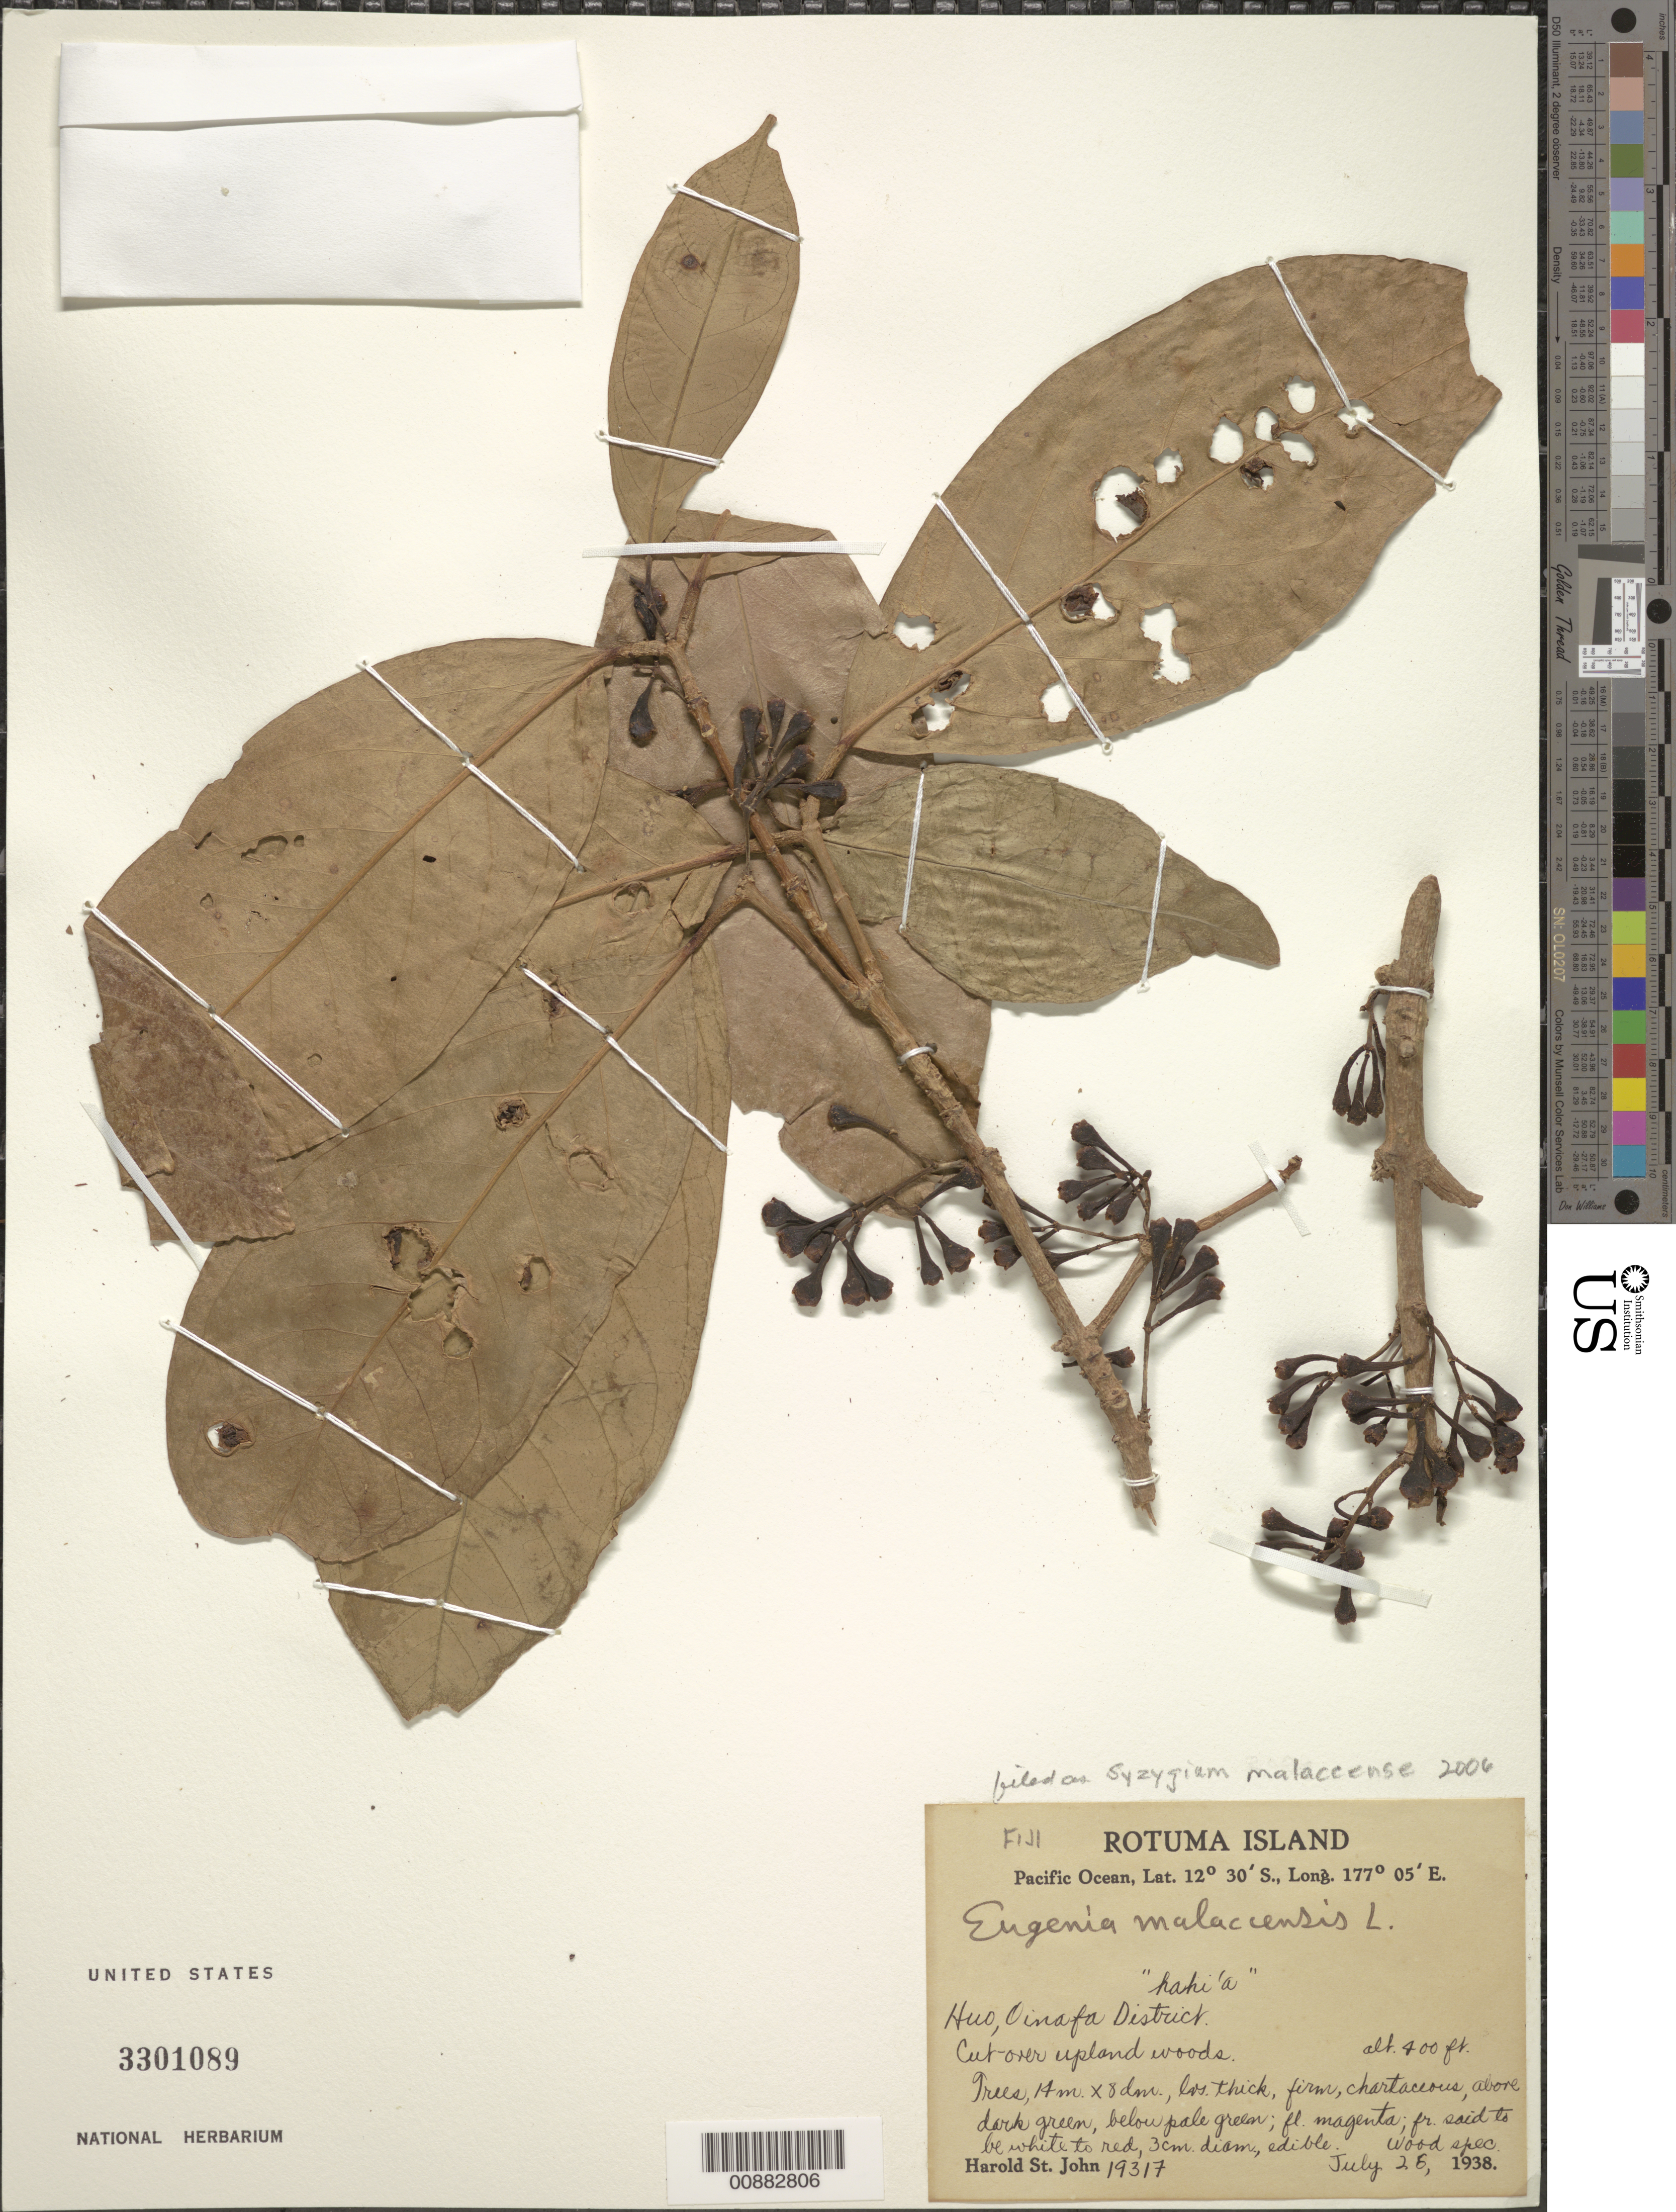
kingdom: Plantae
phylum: Tracheophyta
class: Magnoliopsida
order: Myrtales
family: Myrtaceae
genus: Syzygium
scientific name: Syzygium malaccense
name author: (L.) Merr. & L.M. Perry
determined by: Strong, Mark T., (BOT), Smithsonian Institution - National Museum of Natural History (UNITED STATES)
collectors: H. St. John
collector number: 19317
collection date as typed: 28 Jul 1938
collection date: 1938-07-28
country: Fiji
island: Rotuma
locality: Huo, Oinafa district.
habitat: Cutover upland woods.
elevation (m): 122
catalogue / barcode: US 3301089